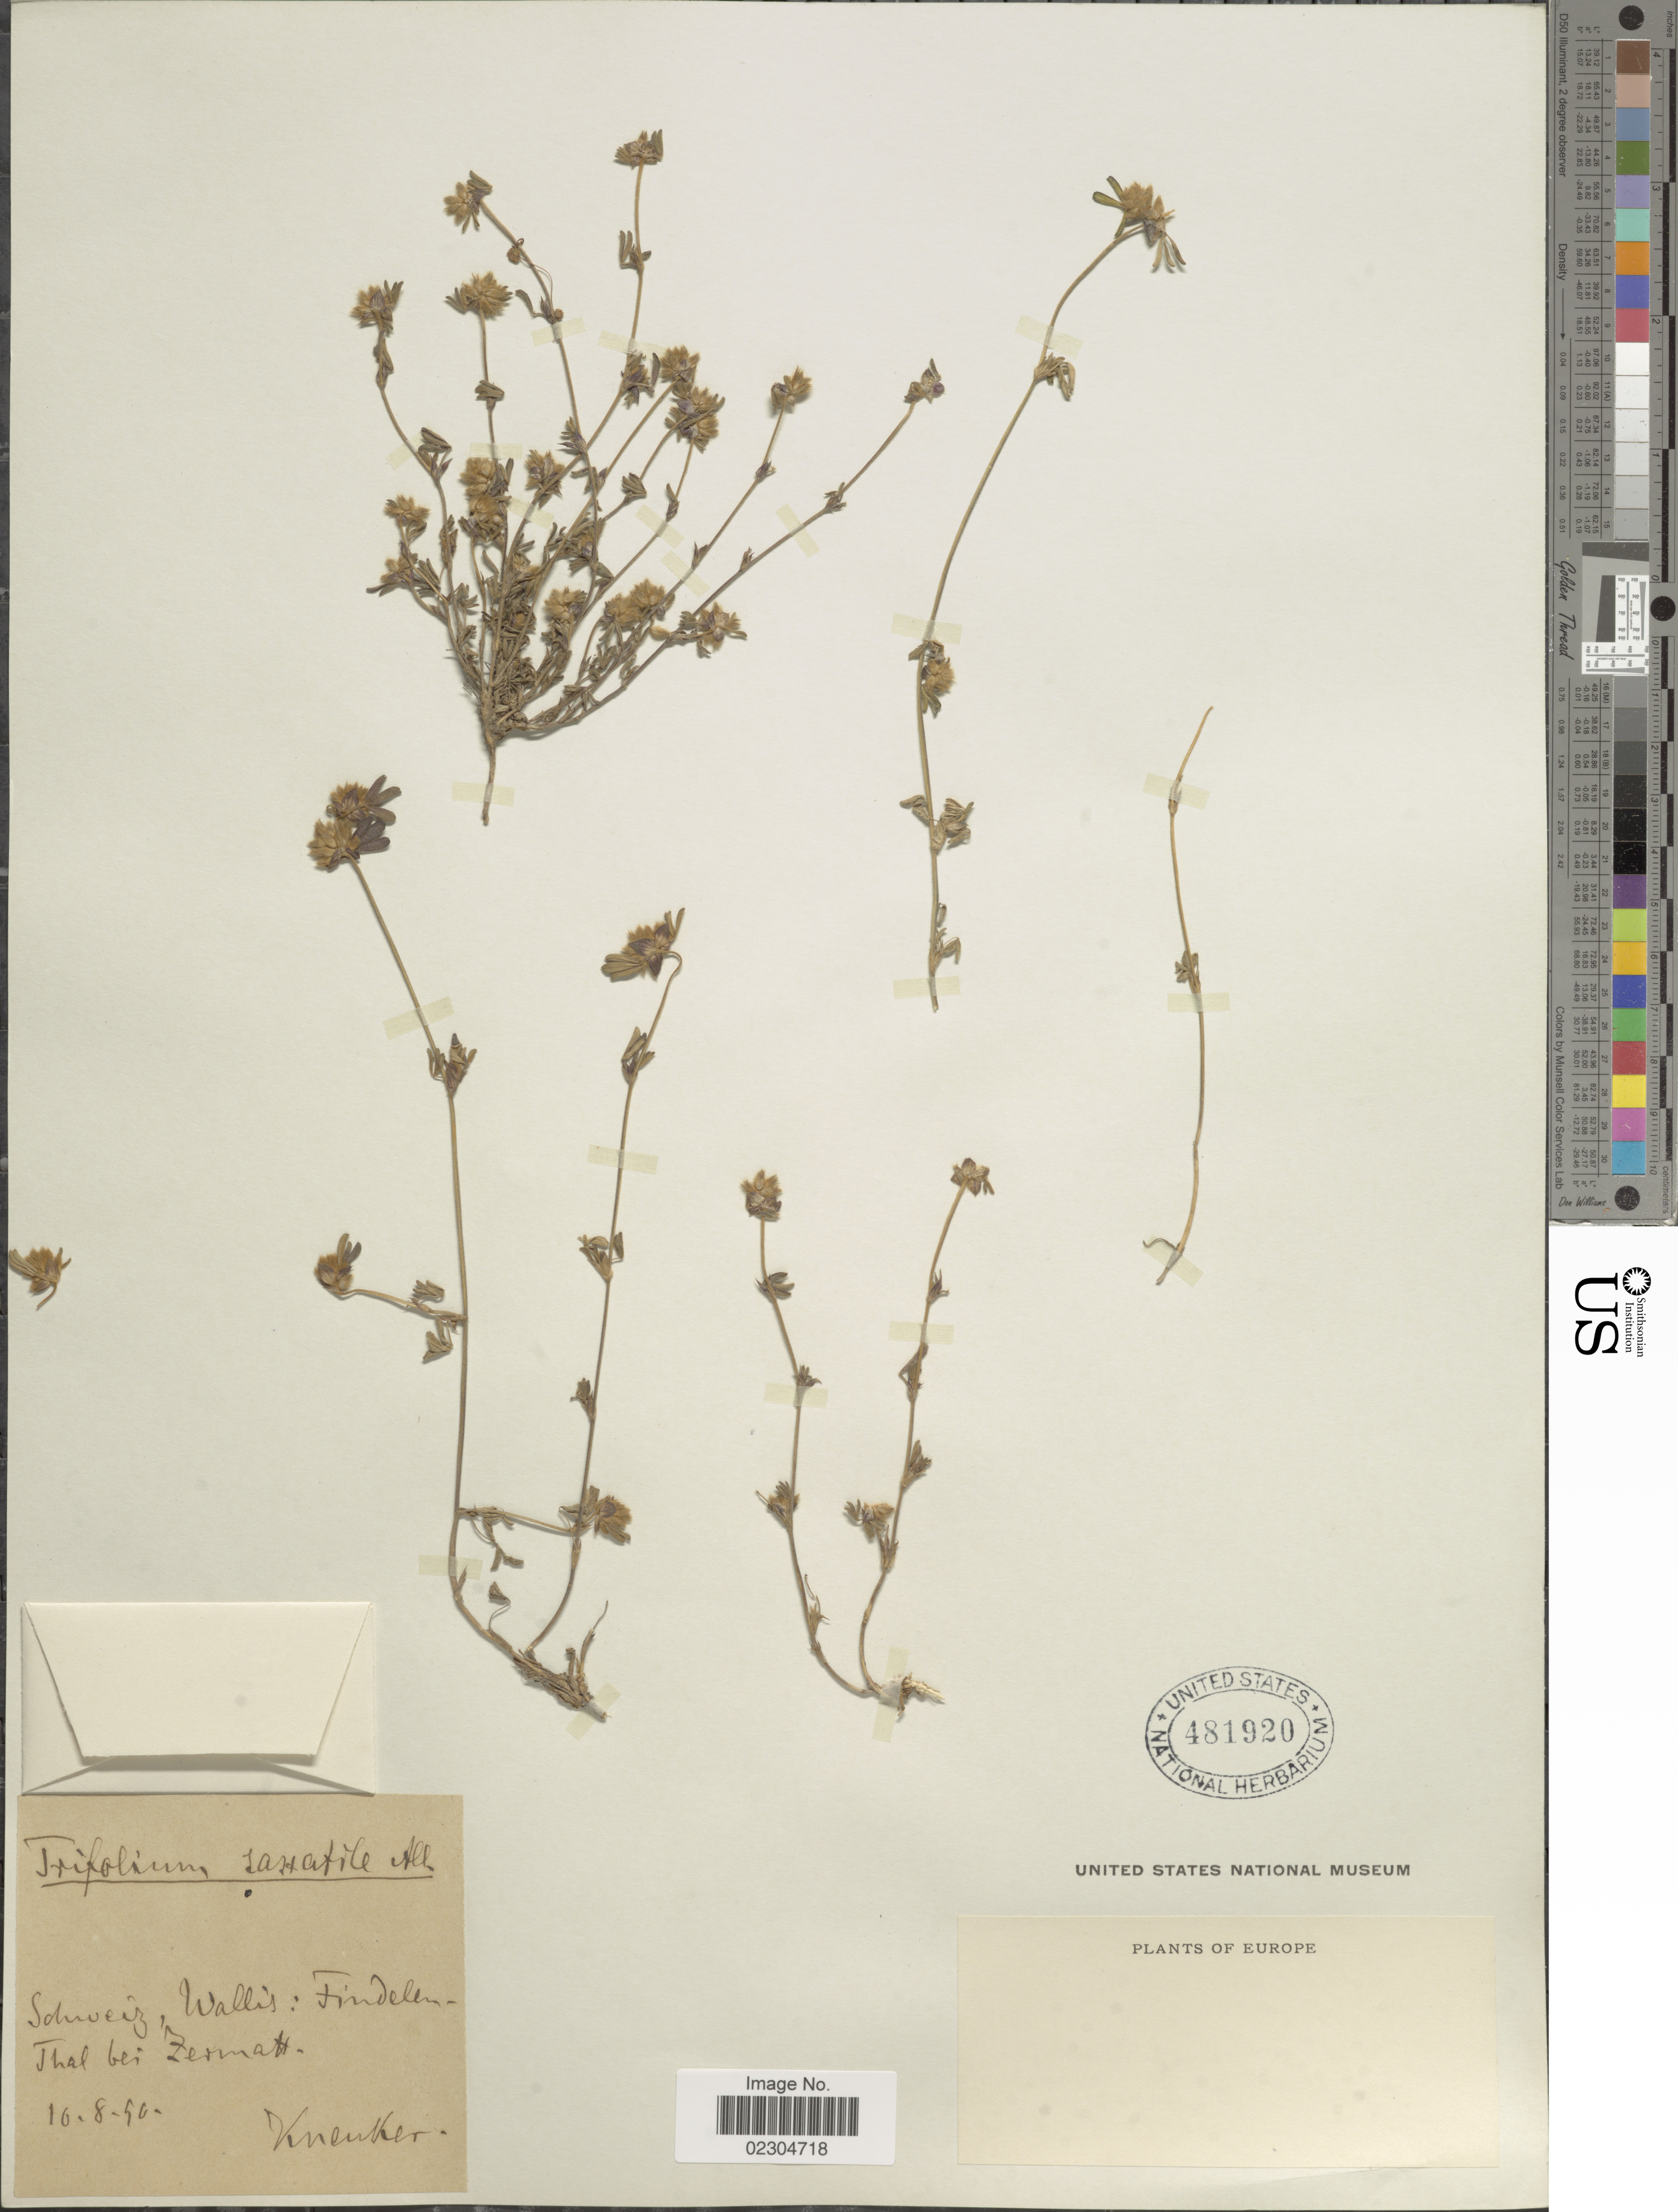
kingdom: Plantae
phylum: Tracheophyta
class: Magnoliopsida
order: Fabales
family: Fabaceae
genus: Trifolium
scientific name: Trifolium saxatile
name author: All.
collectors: Kneuker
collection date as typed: Transcribed d/m/y: 10/8/90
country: Switzerland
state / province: Schwyz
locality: Schweiz, Wallis: Findelen - Thal bei Zermatt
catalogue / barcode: US 481920